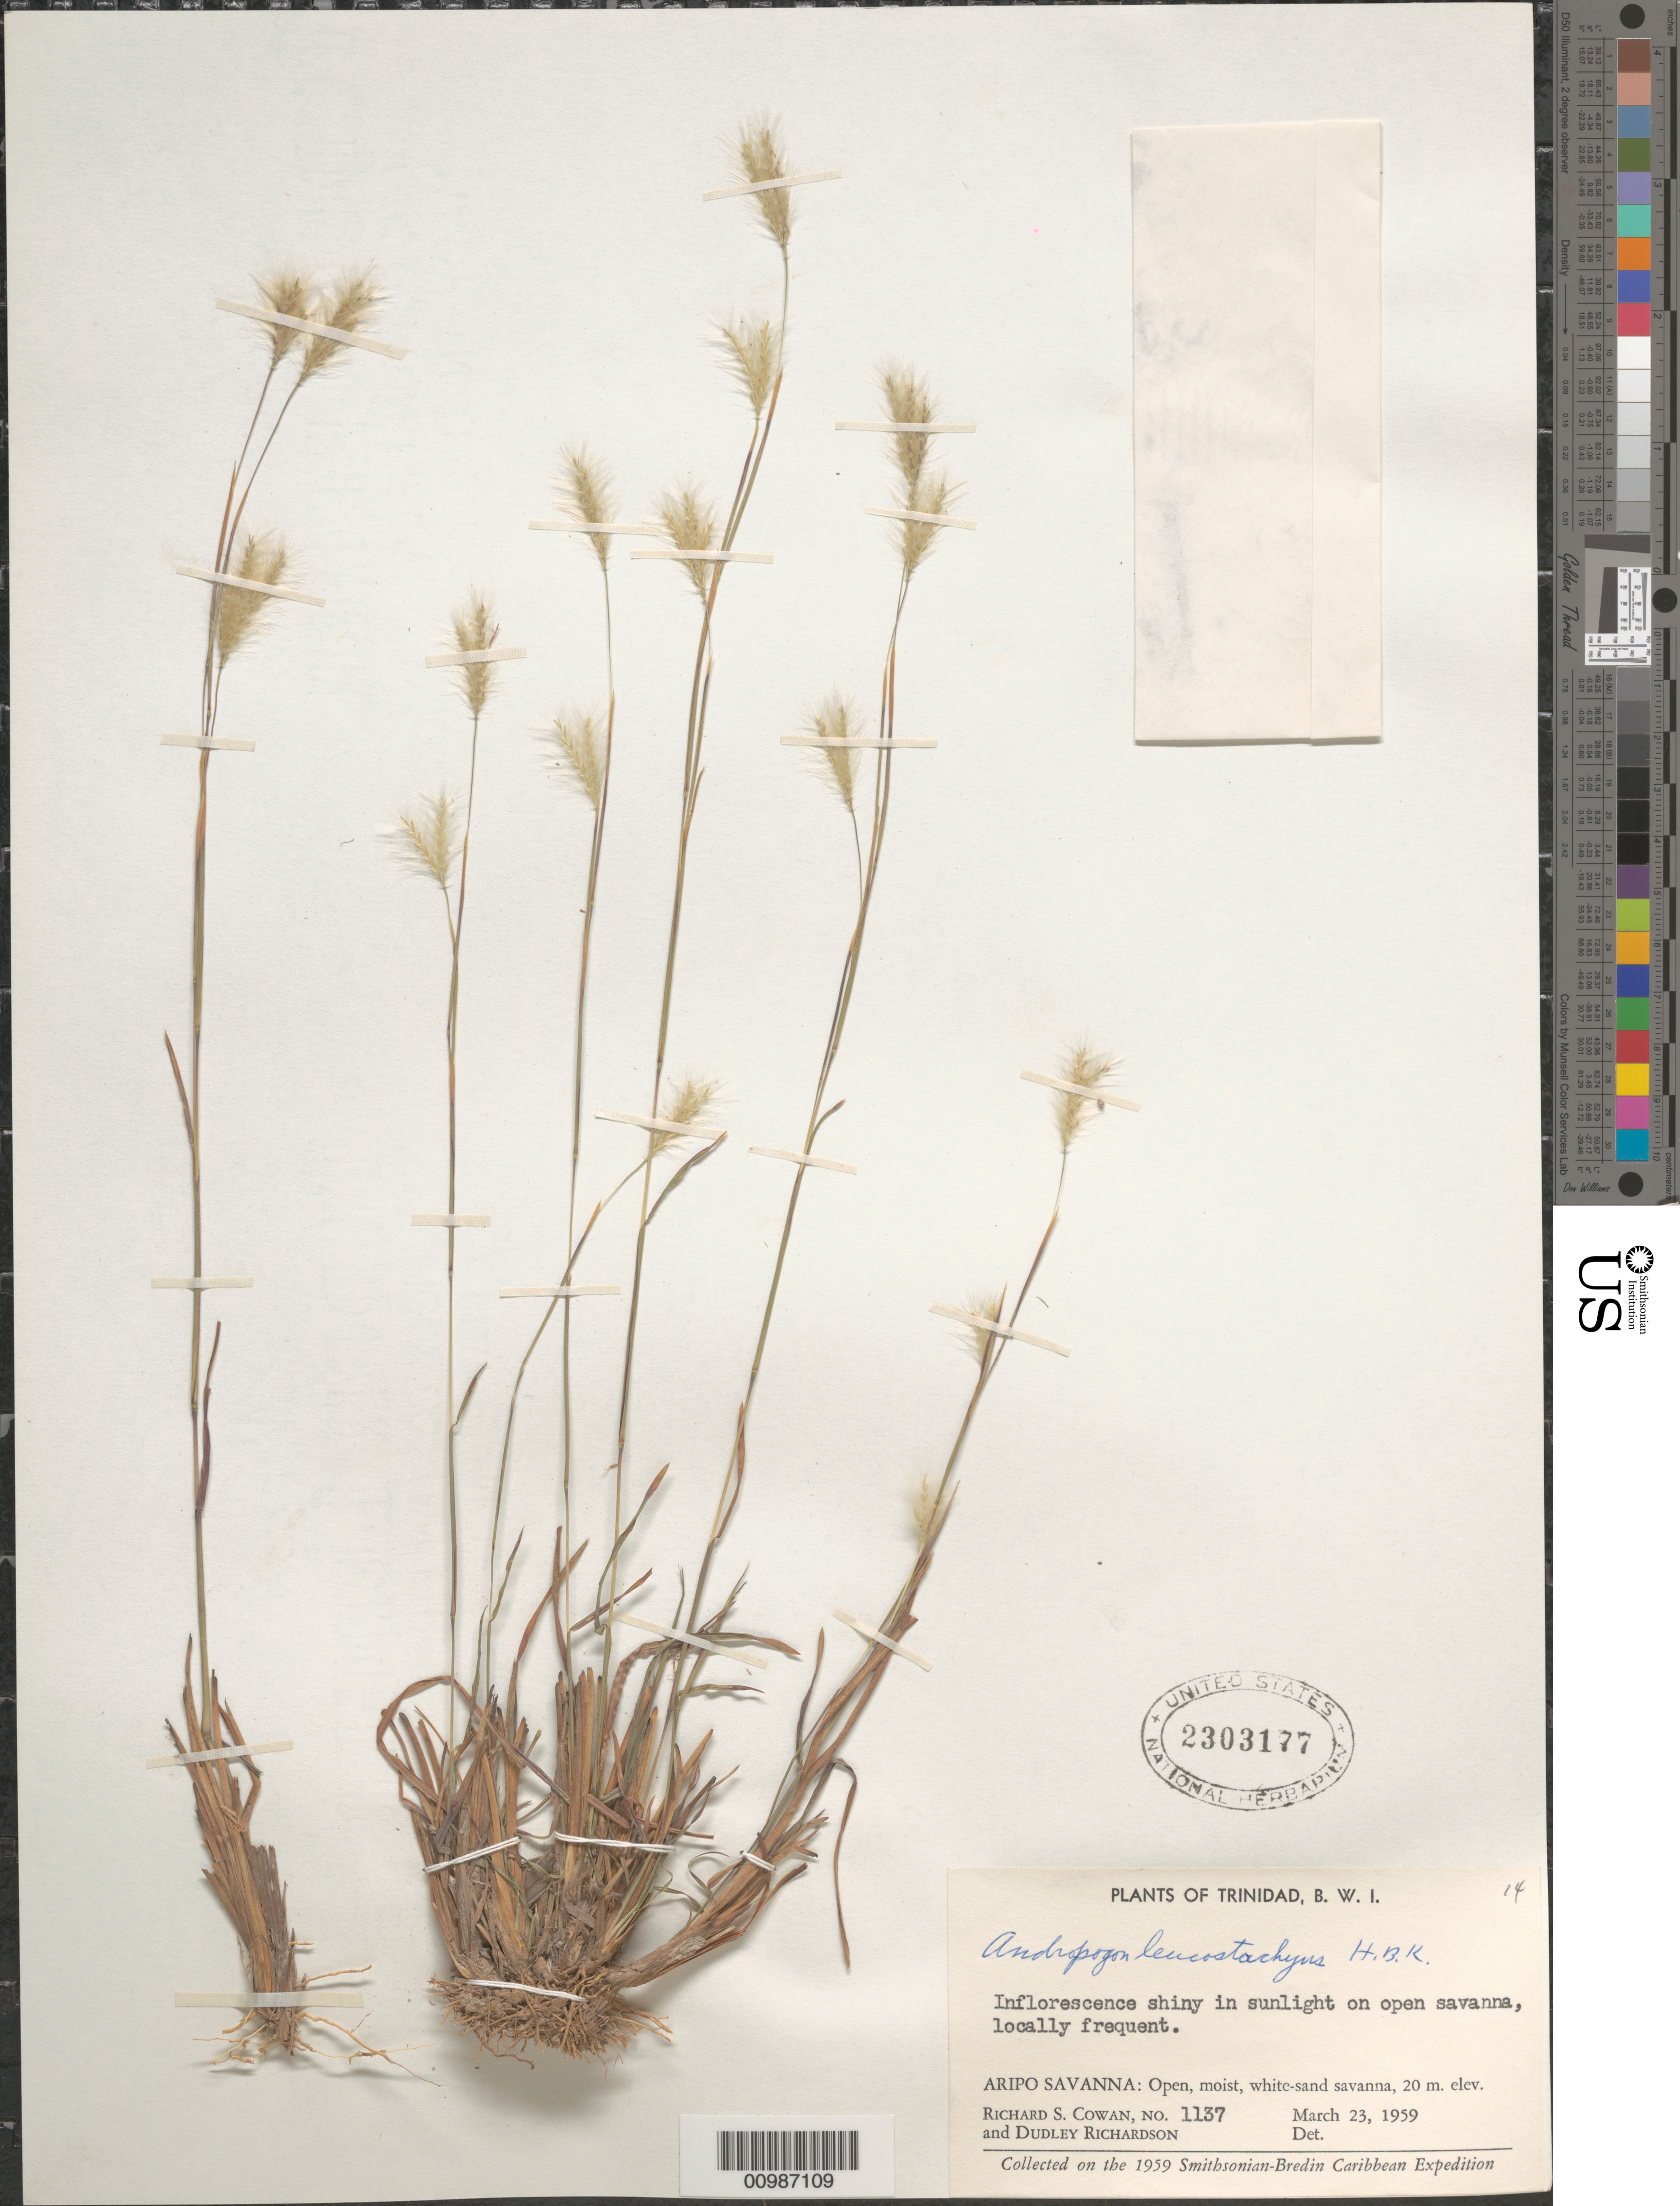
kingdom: Plantae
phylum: Tracheophyta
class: Liliopsida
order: Poales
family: Poaceae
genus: Andropogon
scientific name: Andropogon leucostachyus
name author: Kunth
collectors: R. S. Cowan & D. Richardson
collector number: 1137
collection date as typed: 23 Mar 1959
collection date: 1959-03-23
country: Trinidad and Tobago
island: Trinidad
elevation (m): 20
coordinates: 0 N, 0 E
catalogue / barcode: US 2303177